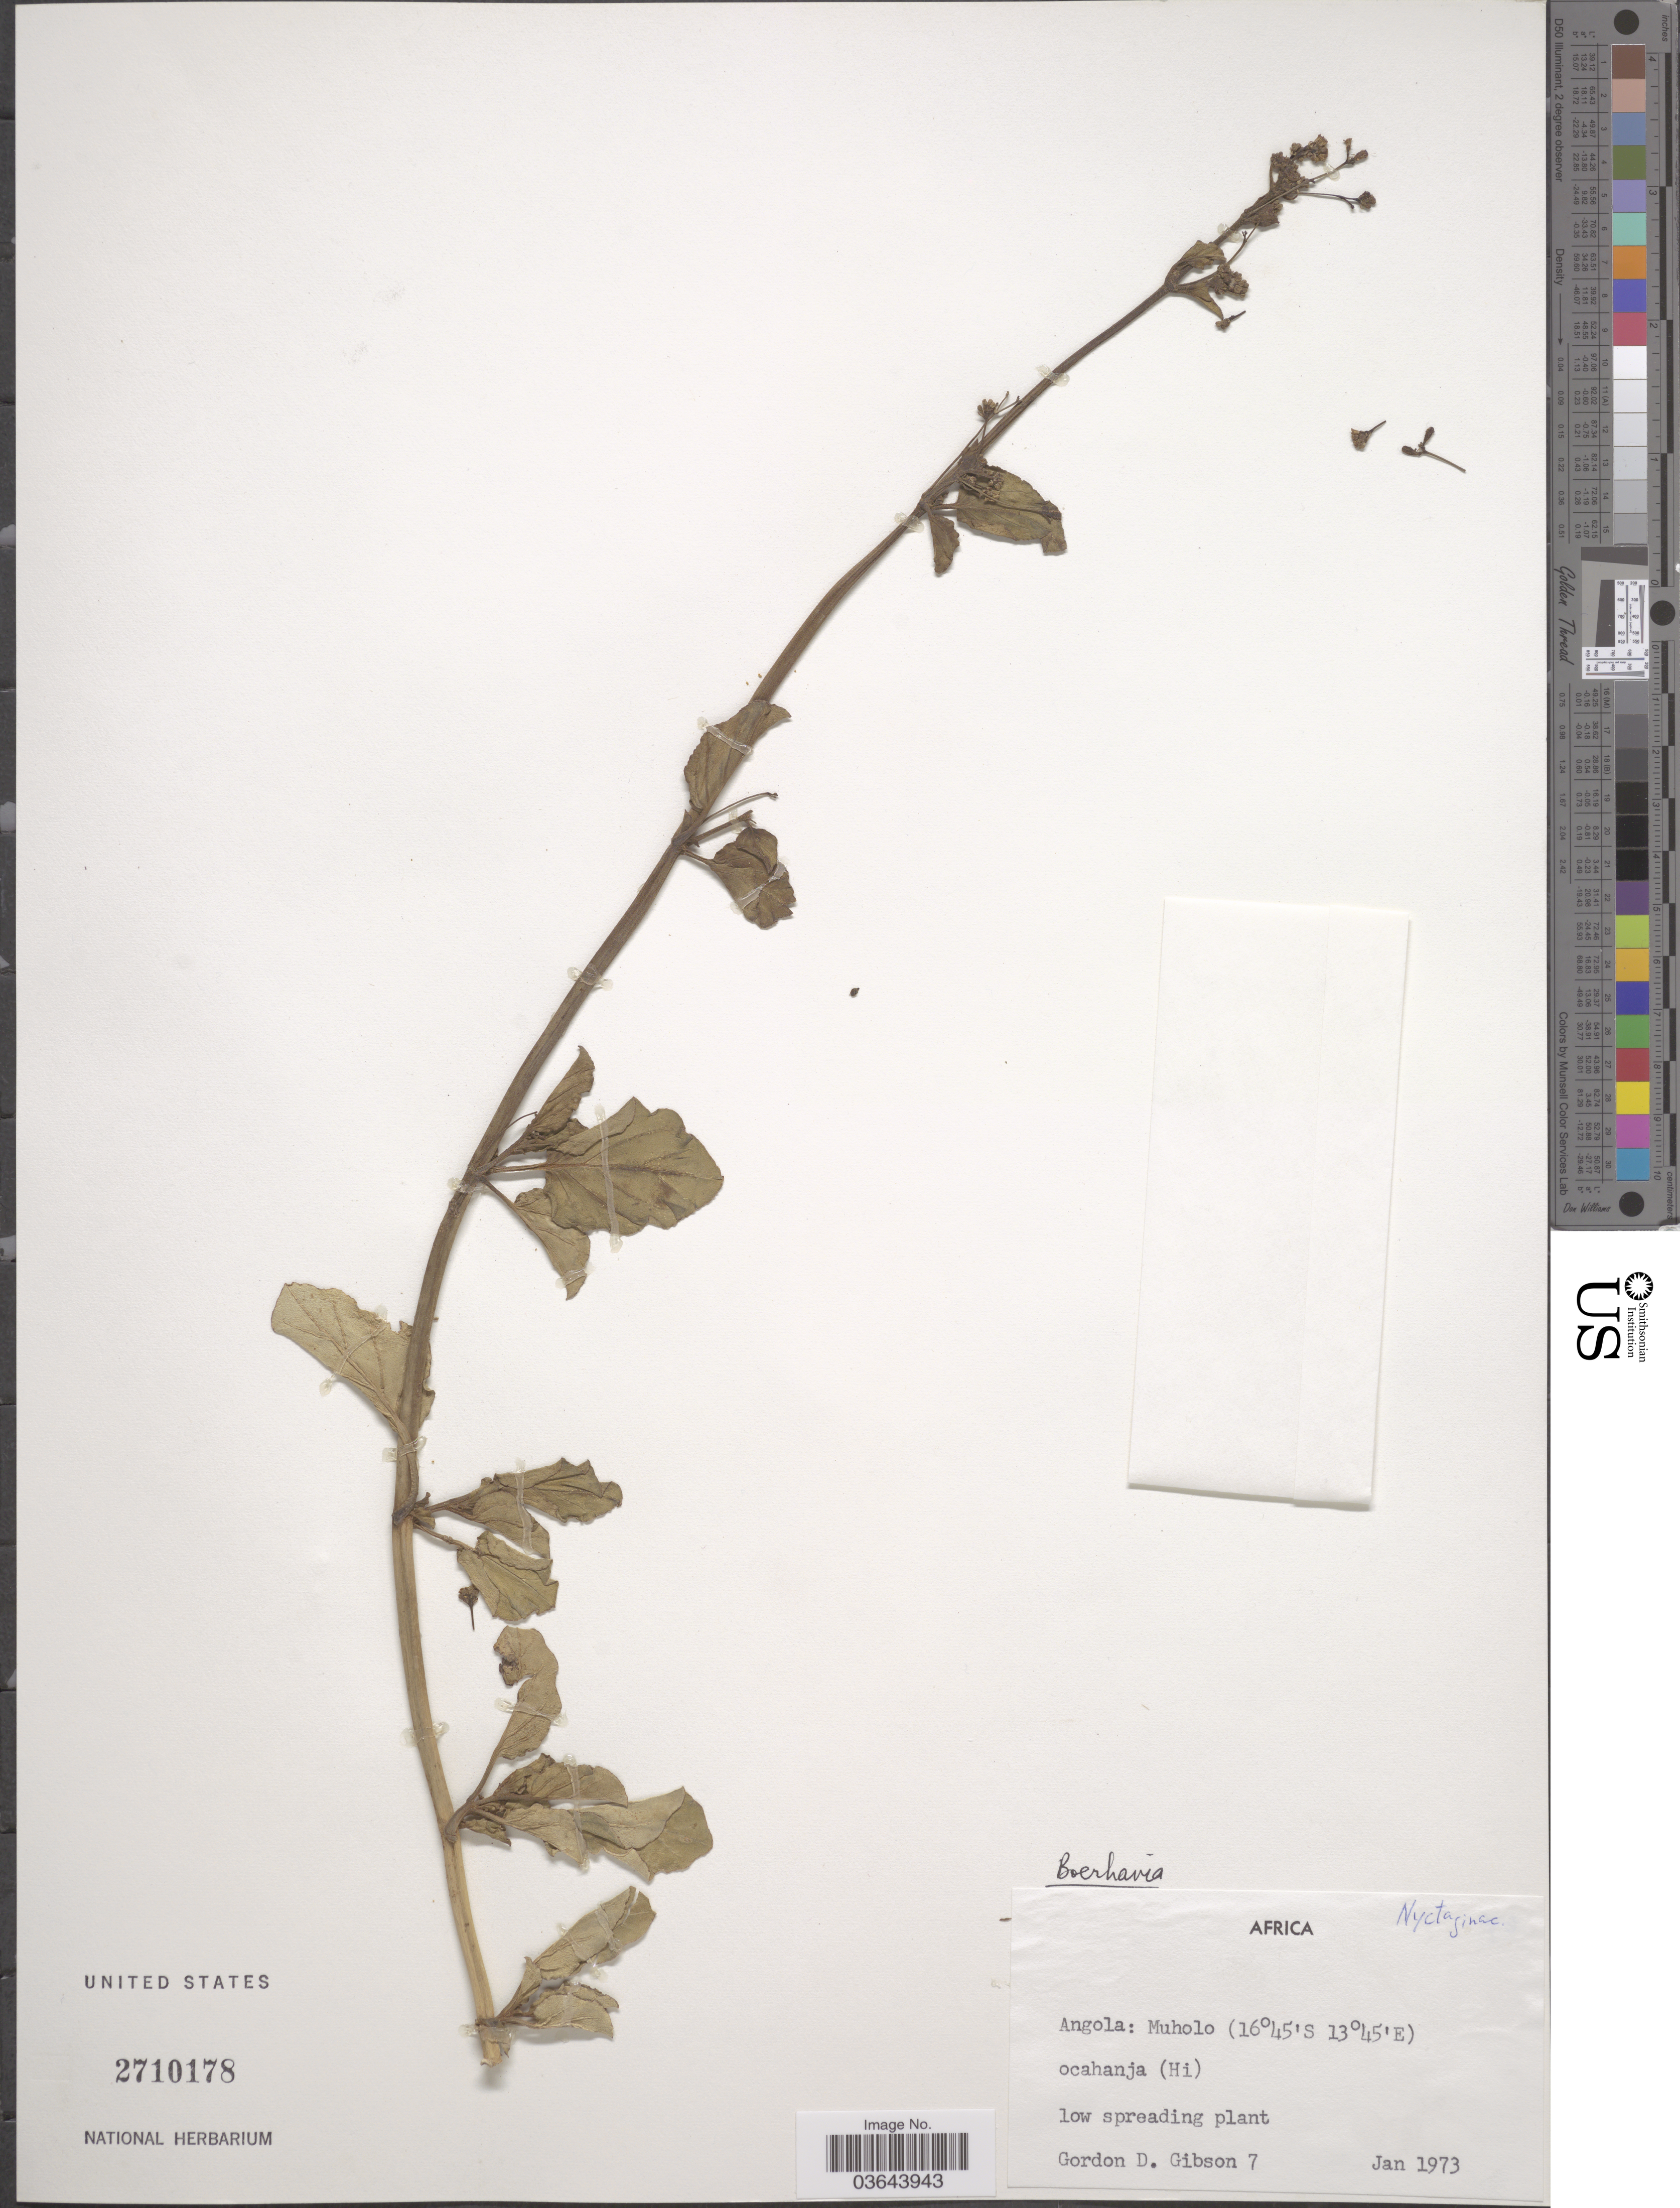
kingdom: Plantae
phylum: Tracheophyta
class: Magnoliopsida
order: Caryophyllales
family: Nyctaginaceae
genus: Boerhavia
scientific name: Boerhavia repens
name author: L.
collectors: G. D. Gibson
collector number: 7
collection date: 1973-01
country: Angola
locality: Muholo.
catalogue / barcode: US 2710178